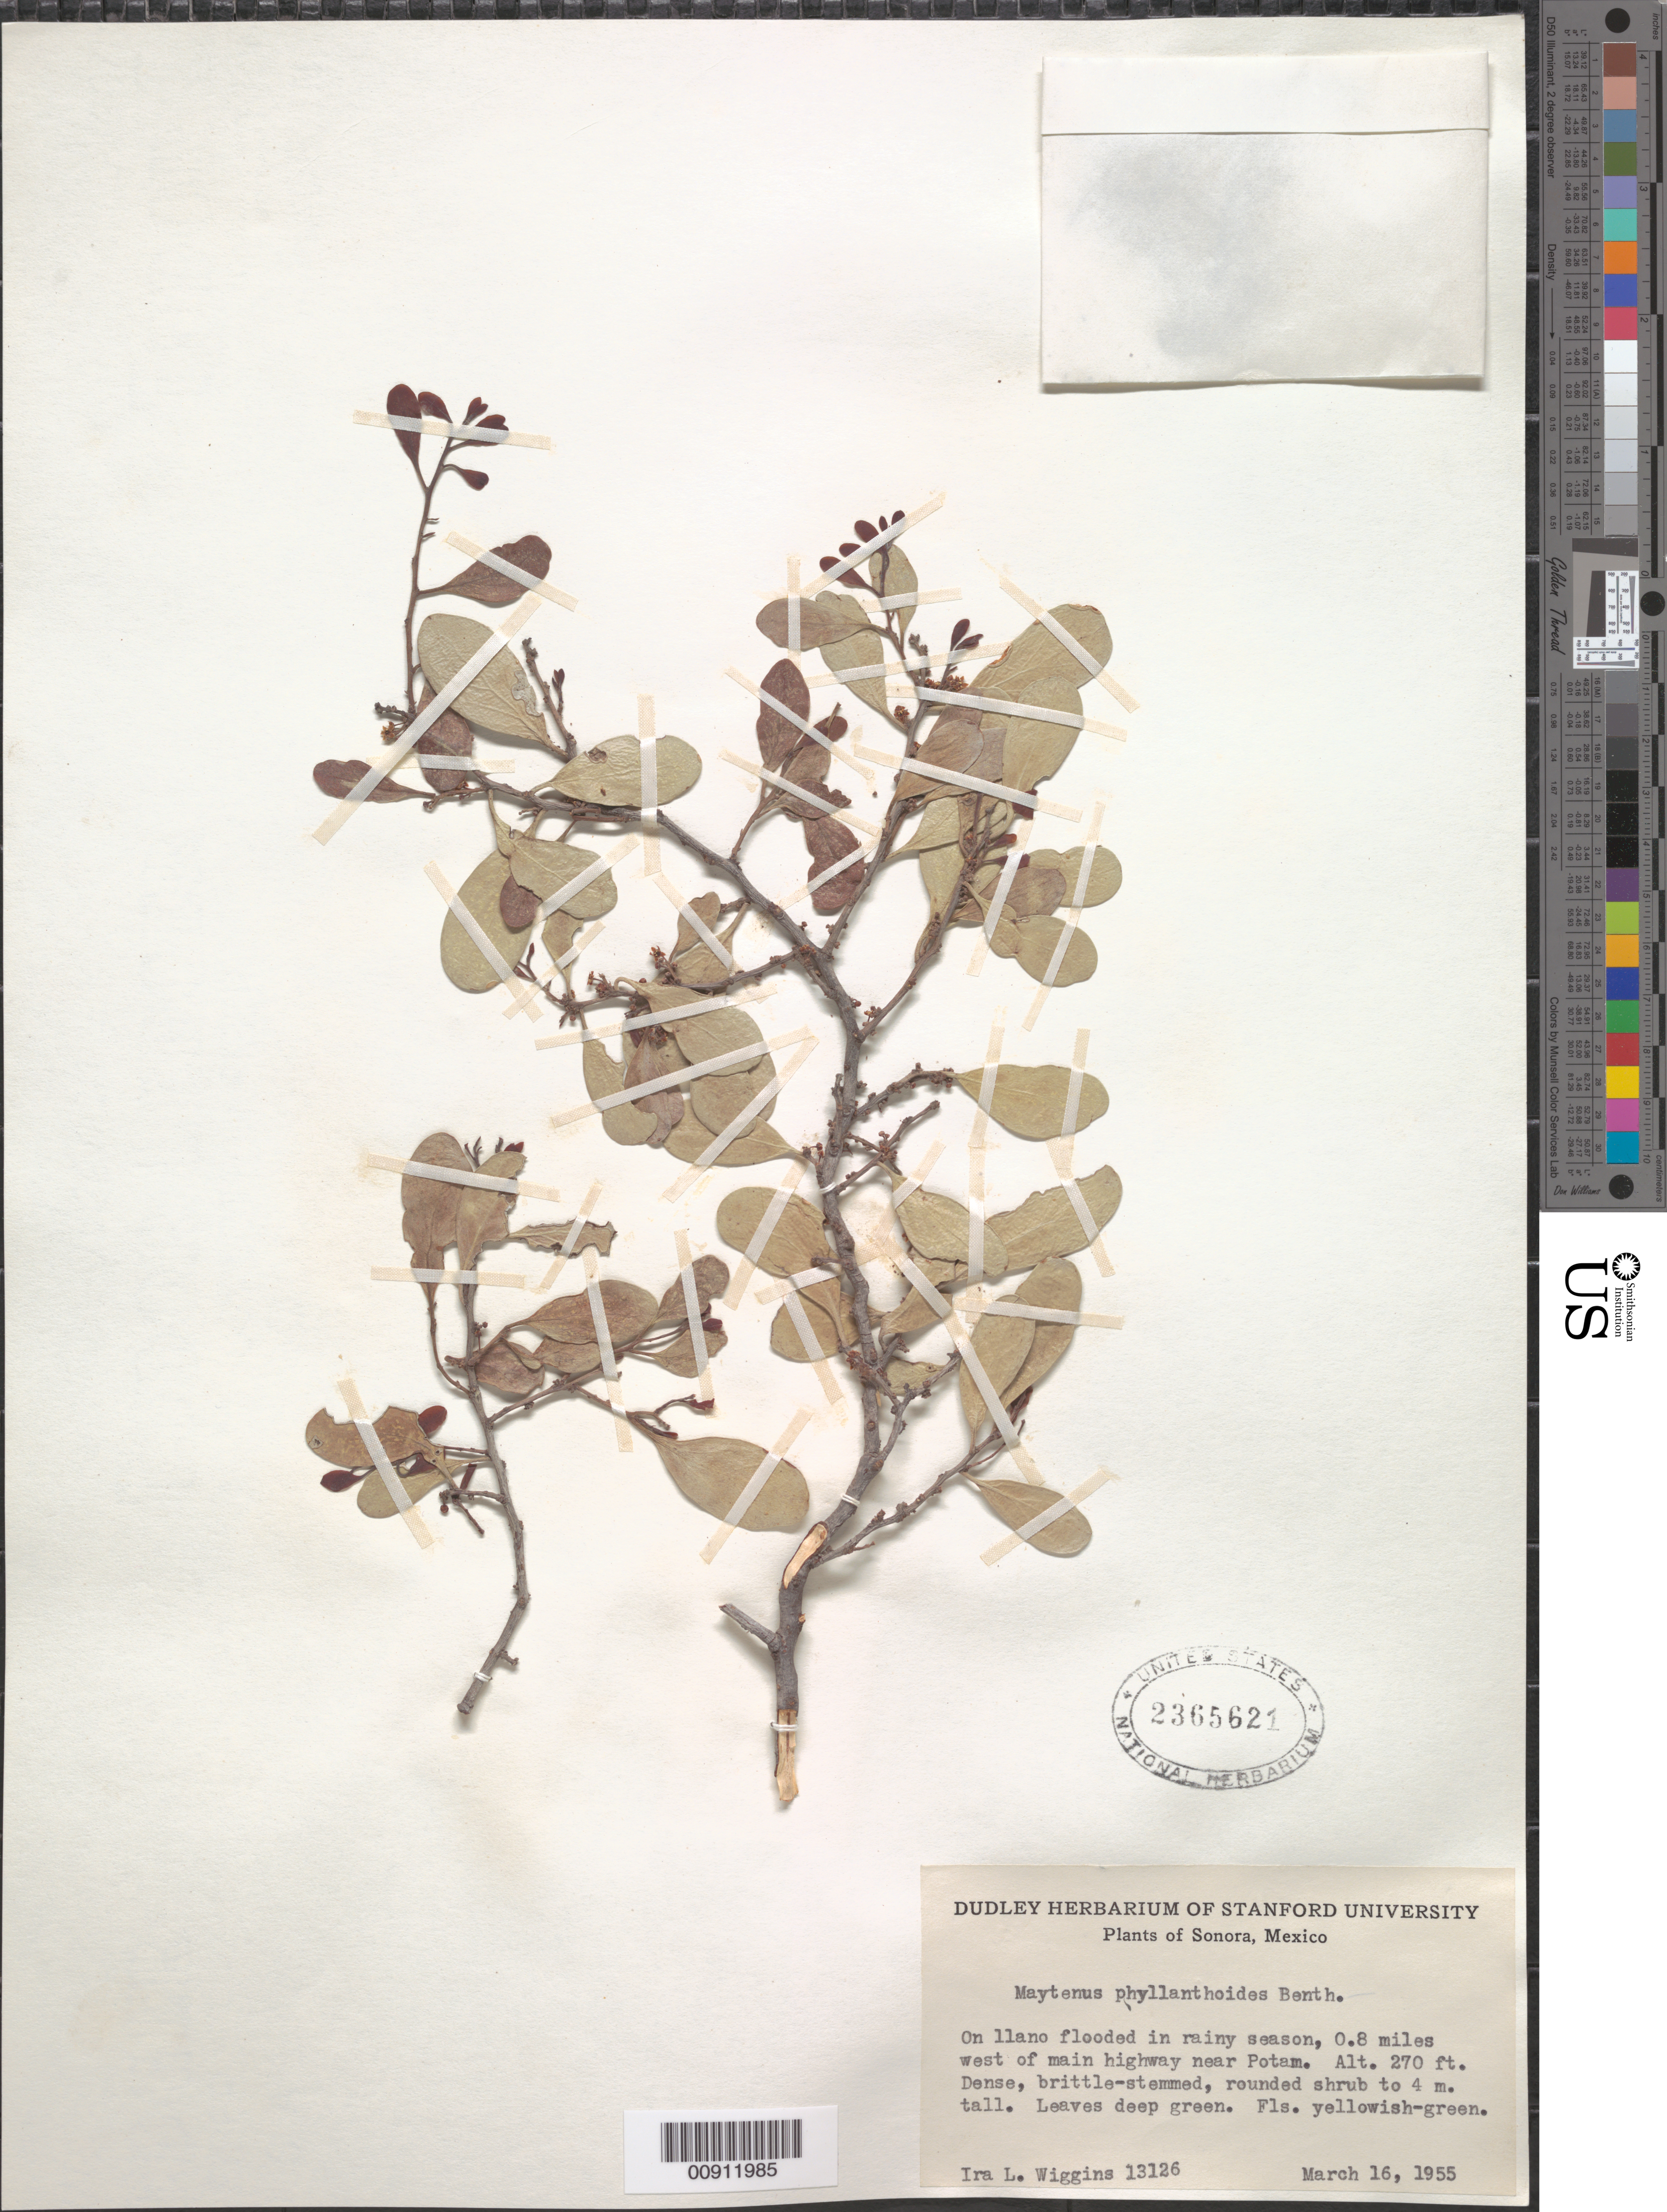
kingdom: Plantae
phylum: Tracheophyta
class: Magnoliopsida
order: Celastrales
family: Celastraceae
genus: Tricerma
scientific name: Tricerma phyllanthoides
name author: (Benth.) Lundell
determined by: Strong, Mark T., (BOT), Smithsonian Institution - National Museum of Natural History (UNITED STATES)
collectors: I. L. Wiggins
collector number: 13126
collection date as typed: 16 Mar 1955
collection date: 1955-03-16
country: Mexico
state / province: Sonora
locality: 0.8 miles west of main highway near Potam. Sonora.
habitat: On llano flooded in rainy season.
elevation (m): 82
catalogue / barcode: US 2365621